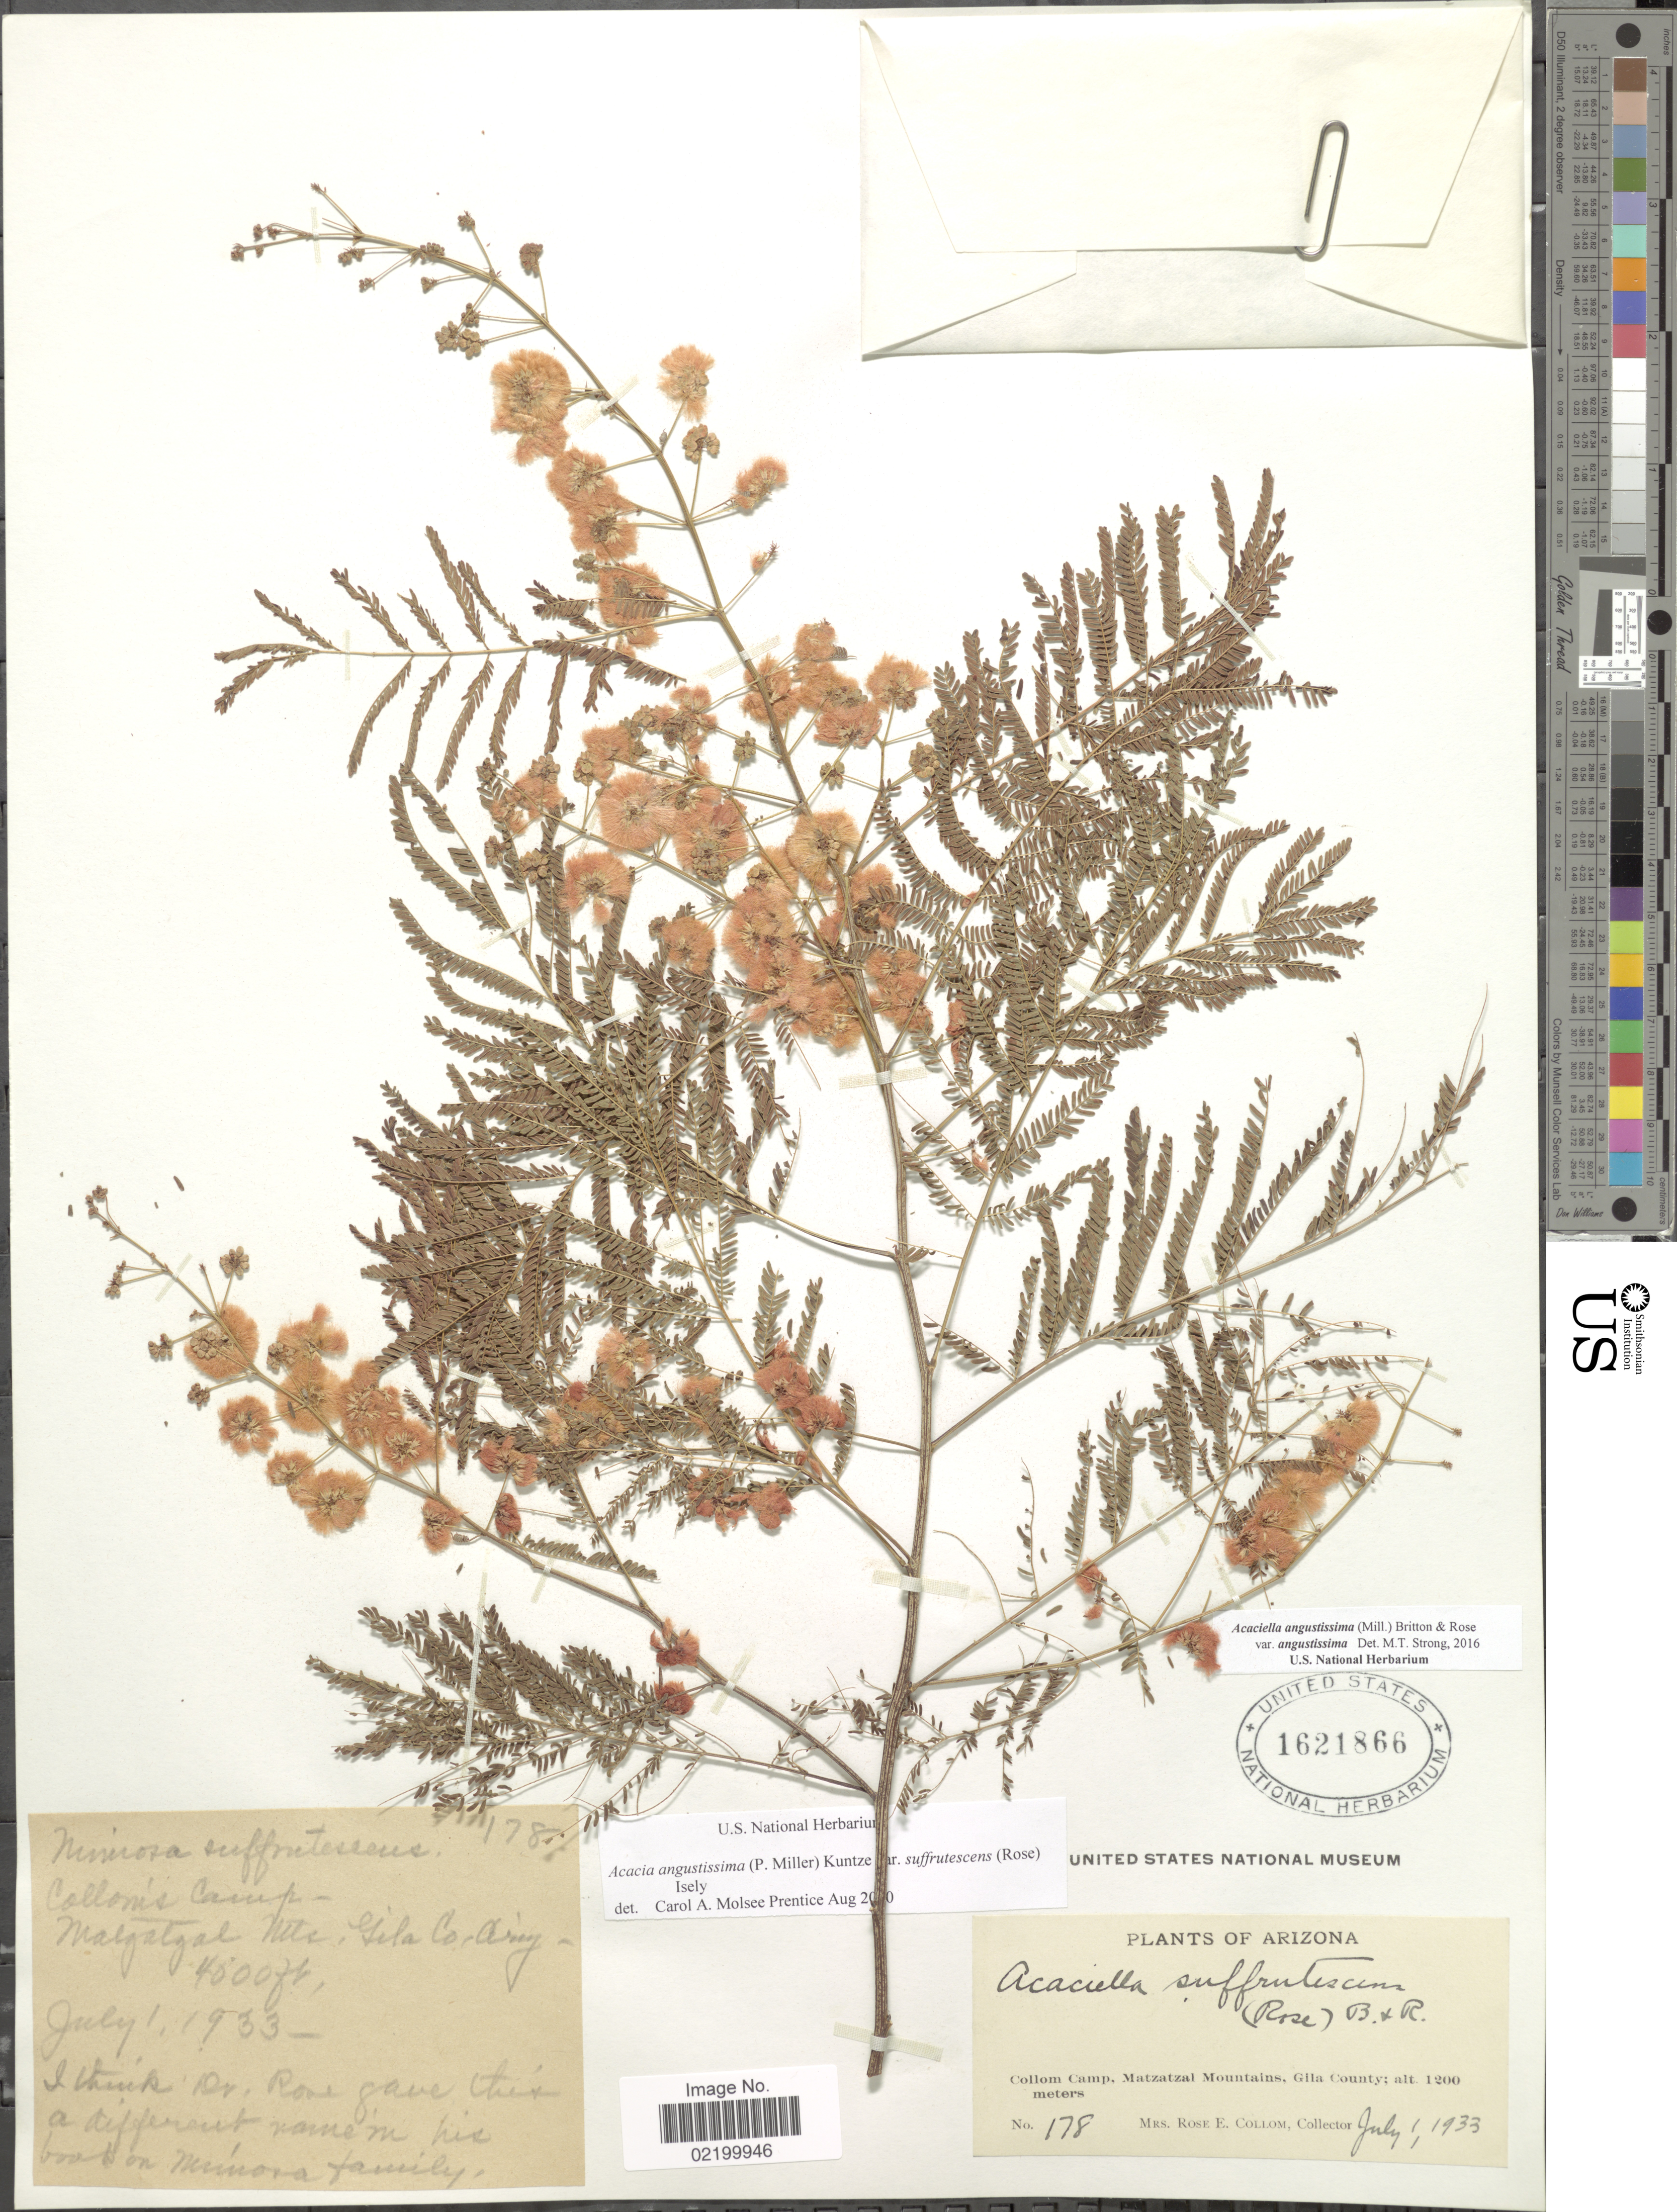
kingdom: Plantae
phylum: Tracheophyta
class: Magnoliopsida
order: Fabales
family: Fabaceae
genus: Acaciella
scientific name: Acaciella angustissima var. angustissima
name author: (Mill.) Britton & Rose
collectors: R. E. Collom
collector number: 178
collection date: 1933-07-01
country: United States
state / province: Arizona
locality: Collom camp, Matzatzal Mountains, Gila County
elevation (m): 1219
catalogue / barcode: US 1621866